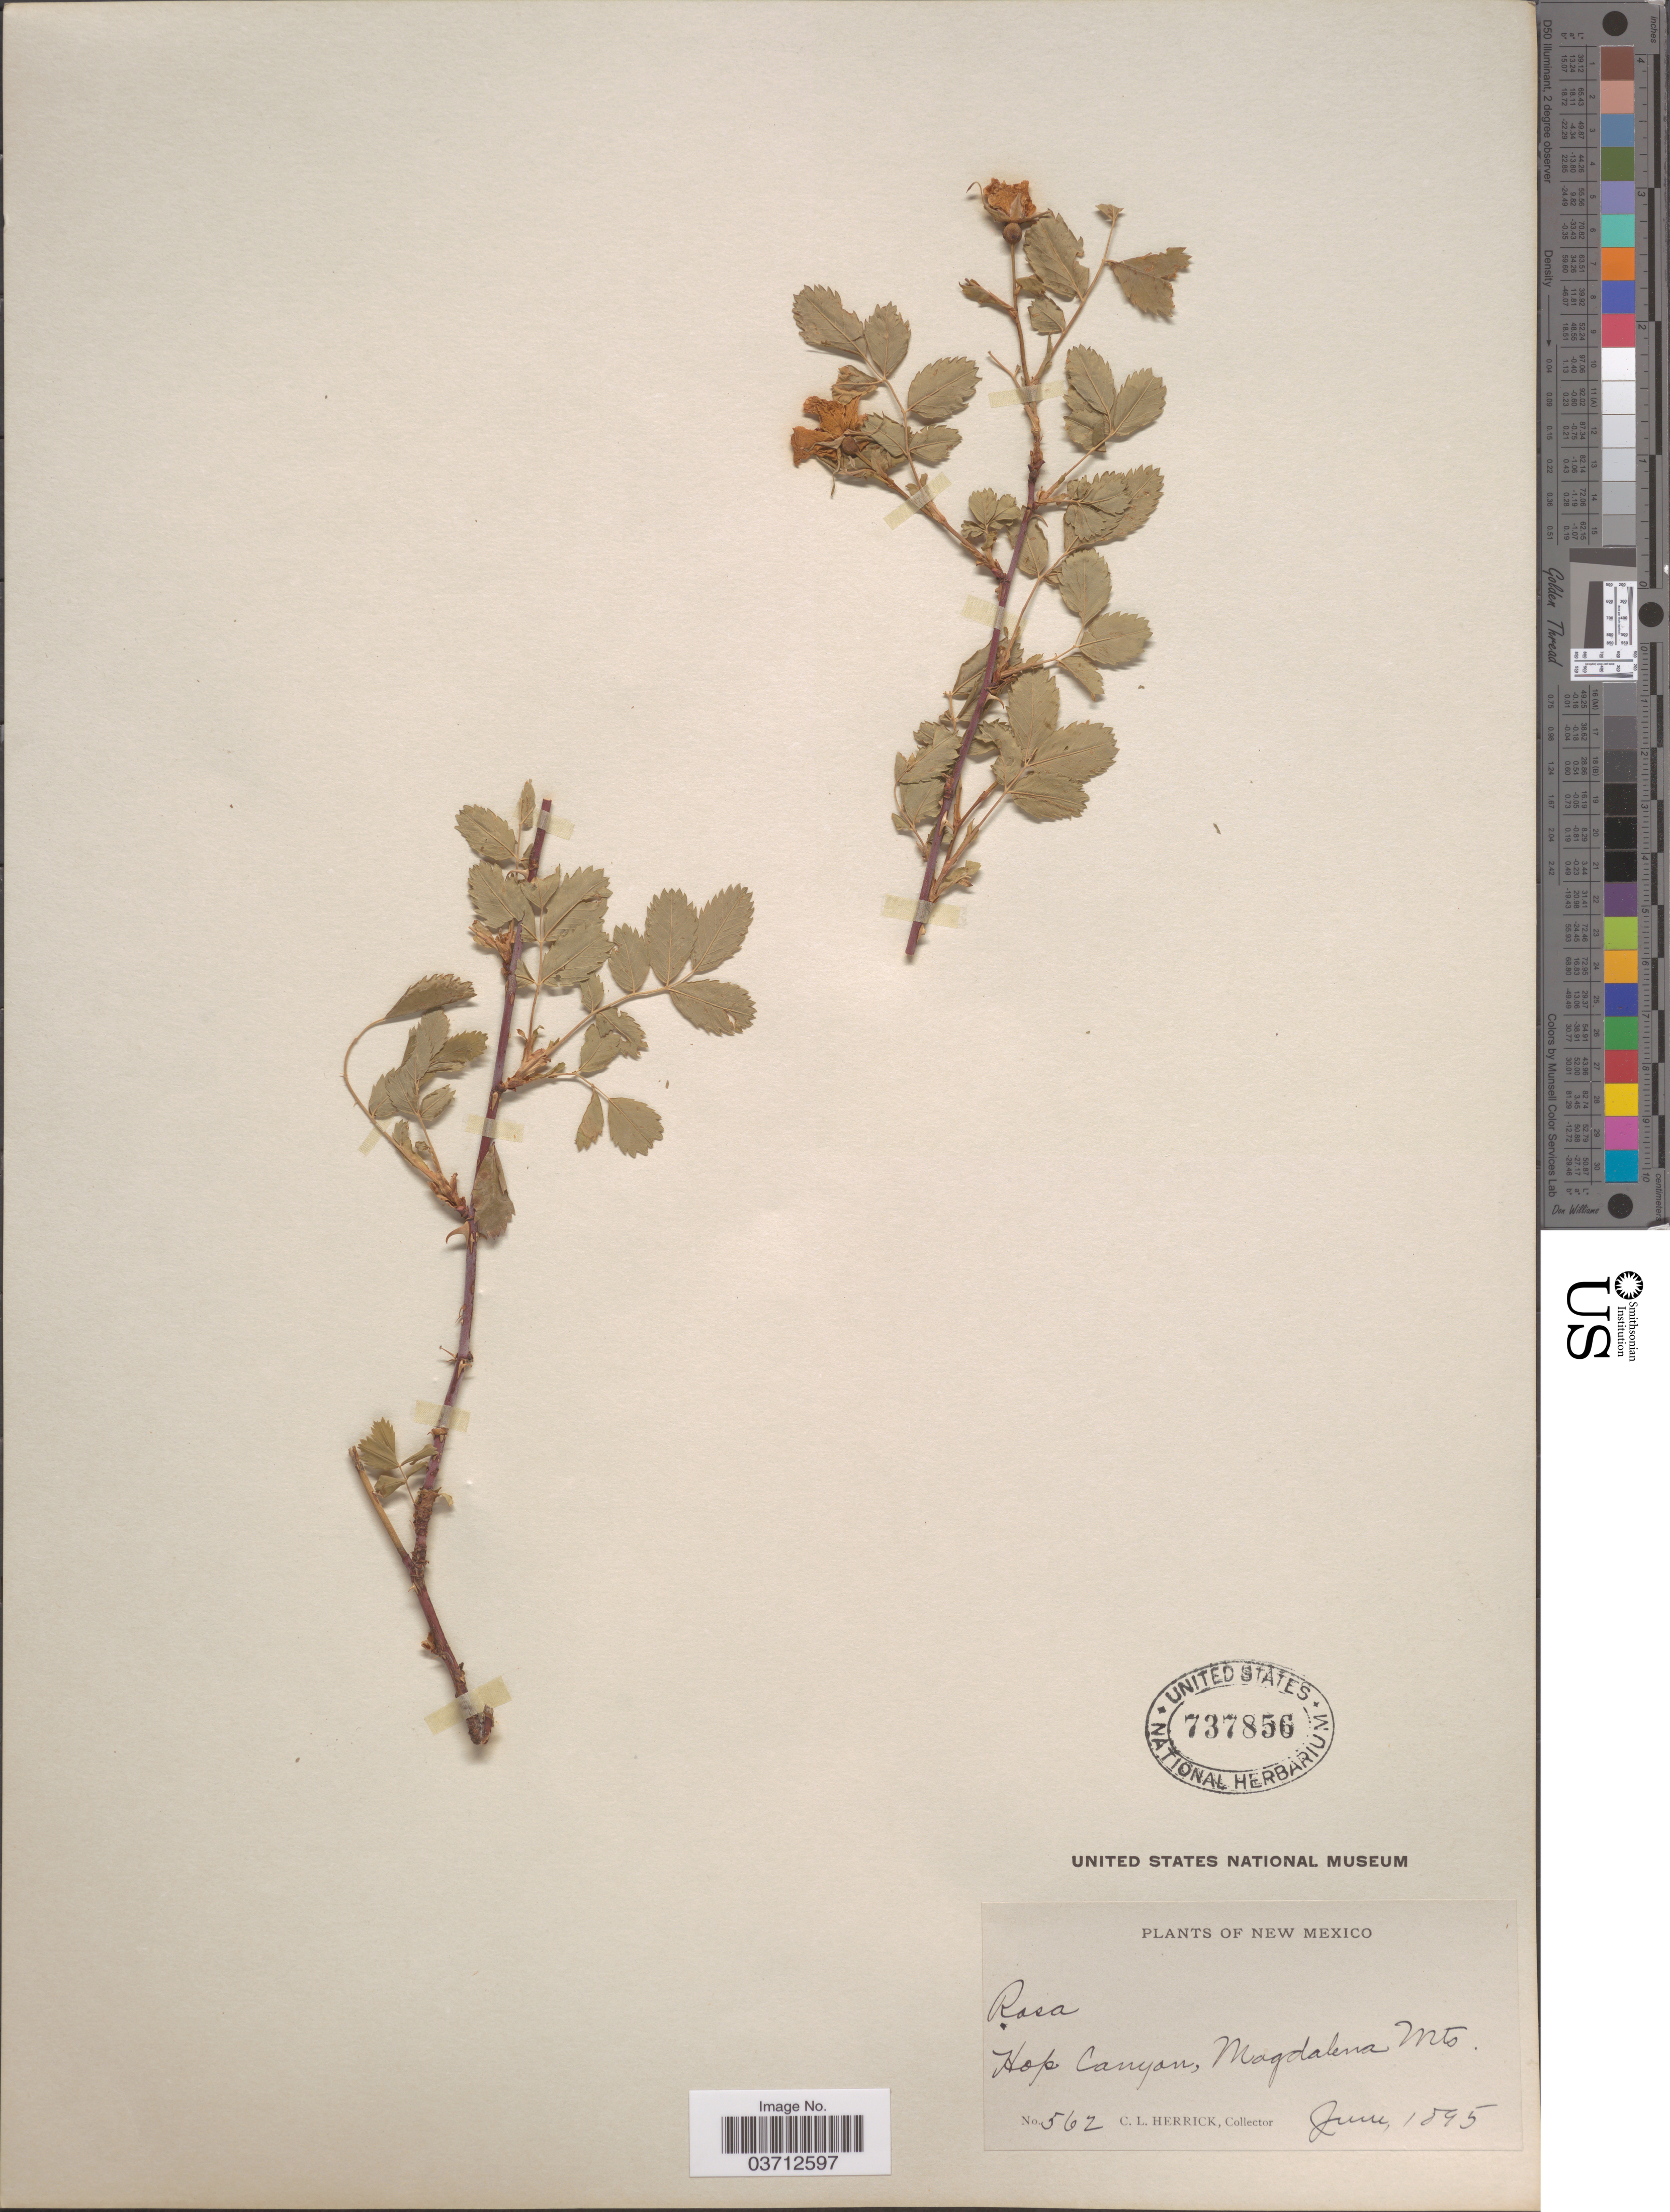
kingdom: Plantae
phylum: Tracheophyta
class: Magnoliopsida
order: Rosales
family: Rosaceae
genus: Rosa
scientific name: Rosa sp.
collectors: C. Herrick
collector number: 562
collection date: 1895-06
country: United States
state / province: New Mexico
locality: Hop Canyon, Magdalena Mts.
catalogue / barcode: US 737856